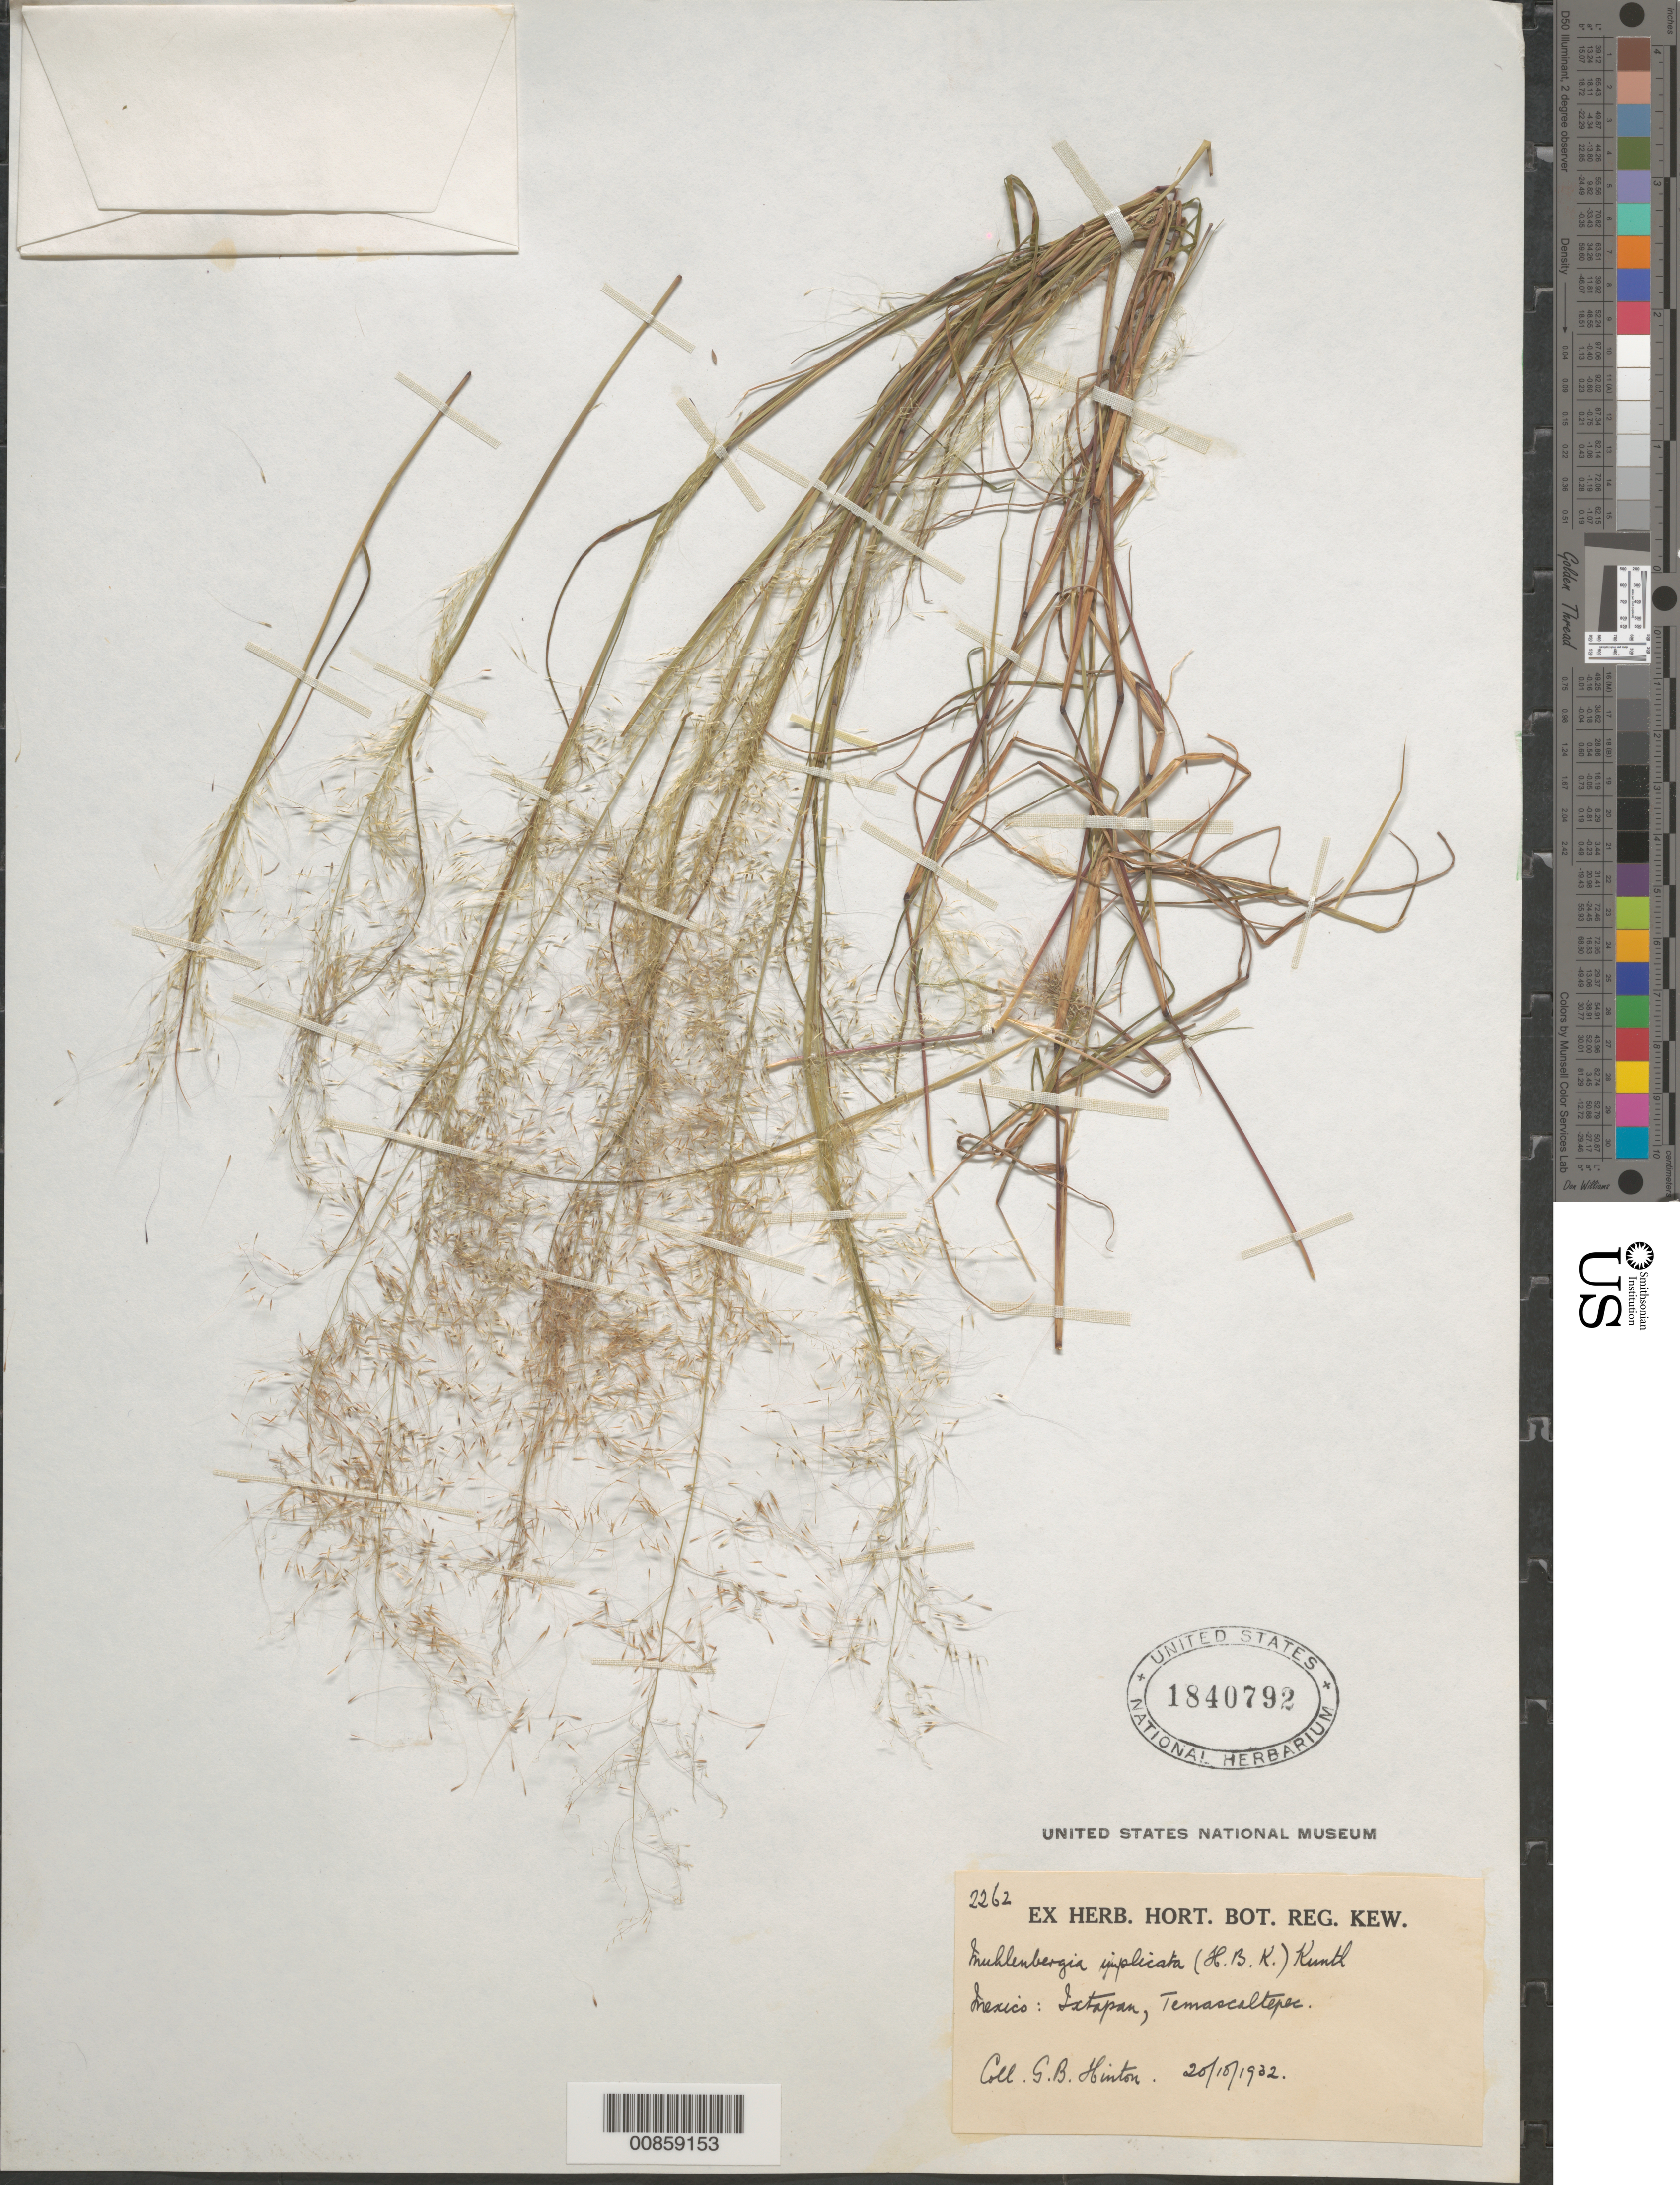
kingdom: Plantae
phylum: Tracheophyta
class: Liliopsida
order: Poales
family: Poaceae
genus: Muhlenbergia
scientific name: Muhlenbergia implicata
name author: (Kunth) Trin.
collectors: G. B. Hinton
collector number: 2262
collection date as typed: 20 Oct 1932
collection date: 1932-10-20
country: Mexico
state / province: México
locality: Ixtapan, Temascaltepec, Mex.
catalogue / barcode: US 1840792